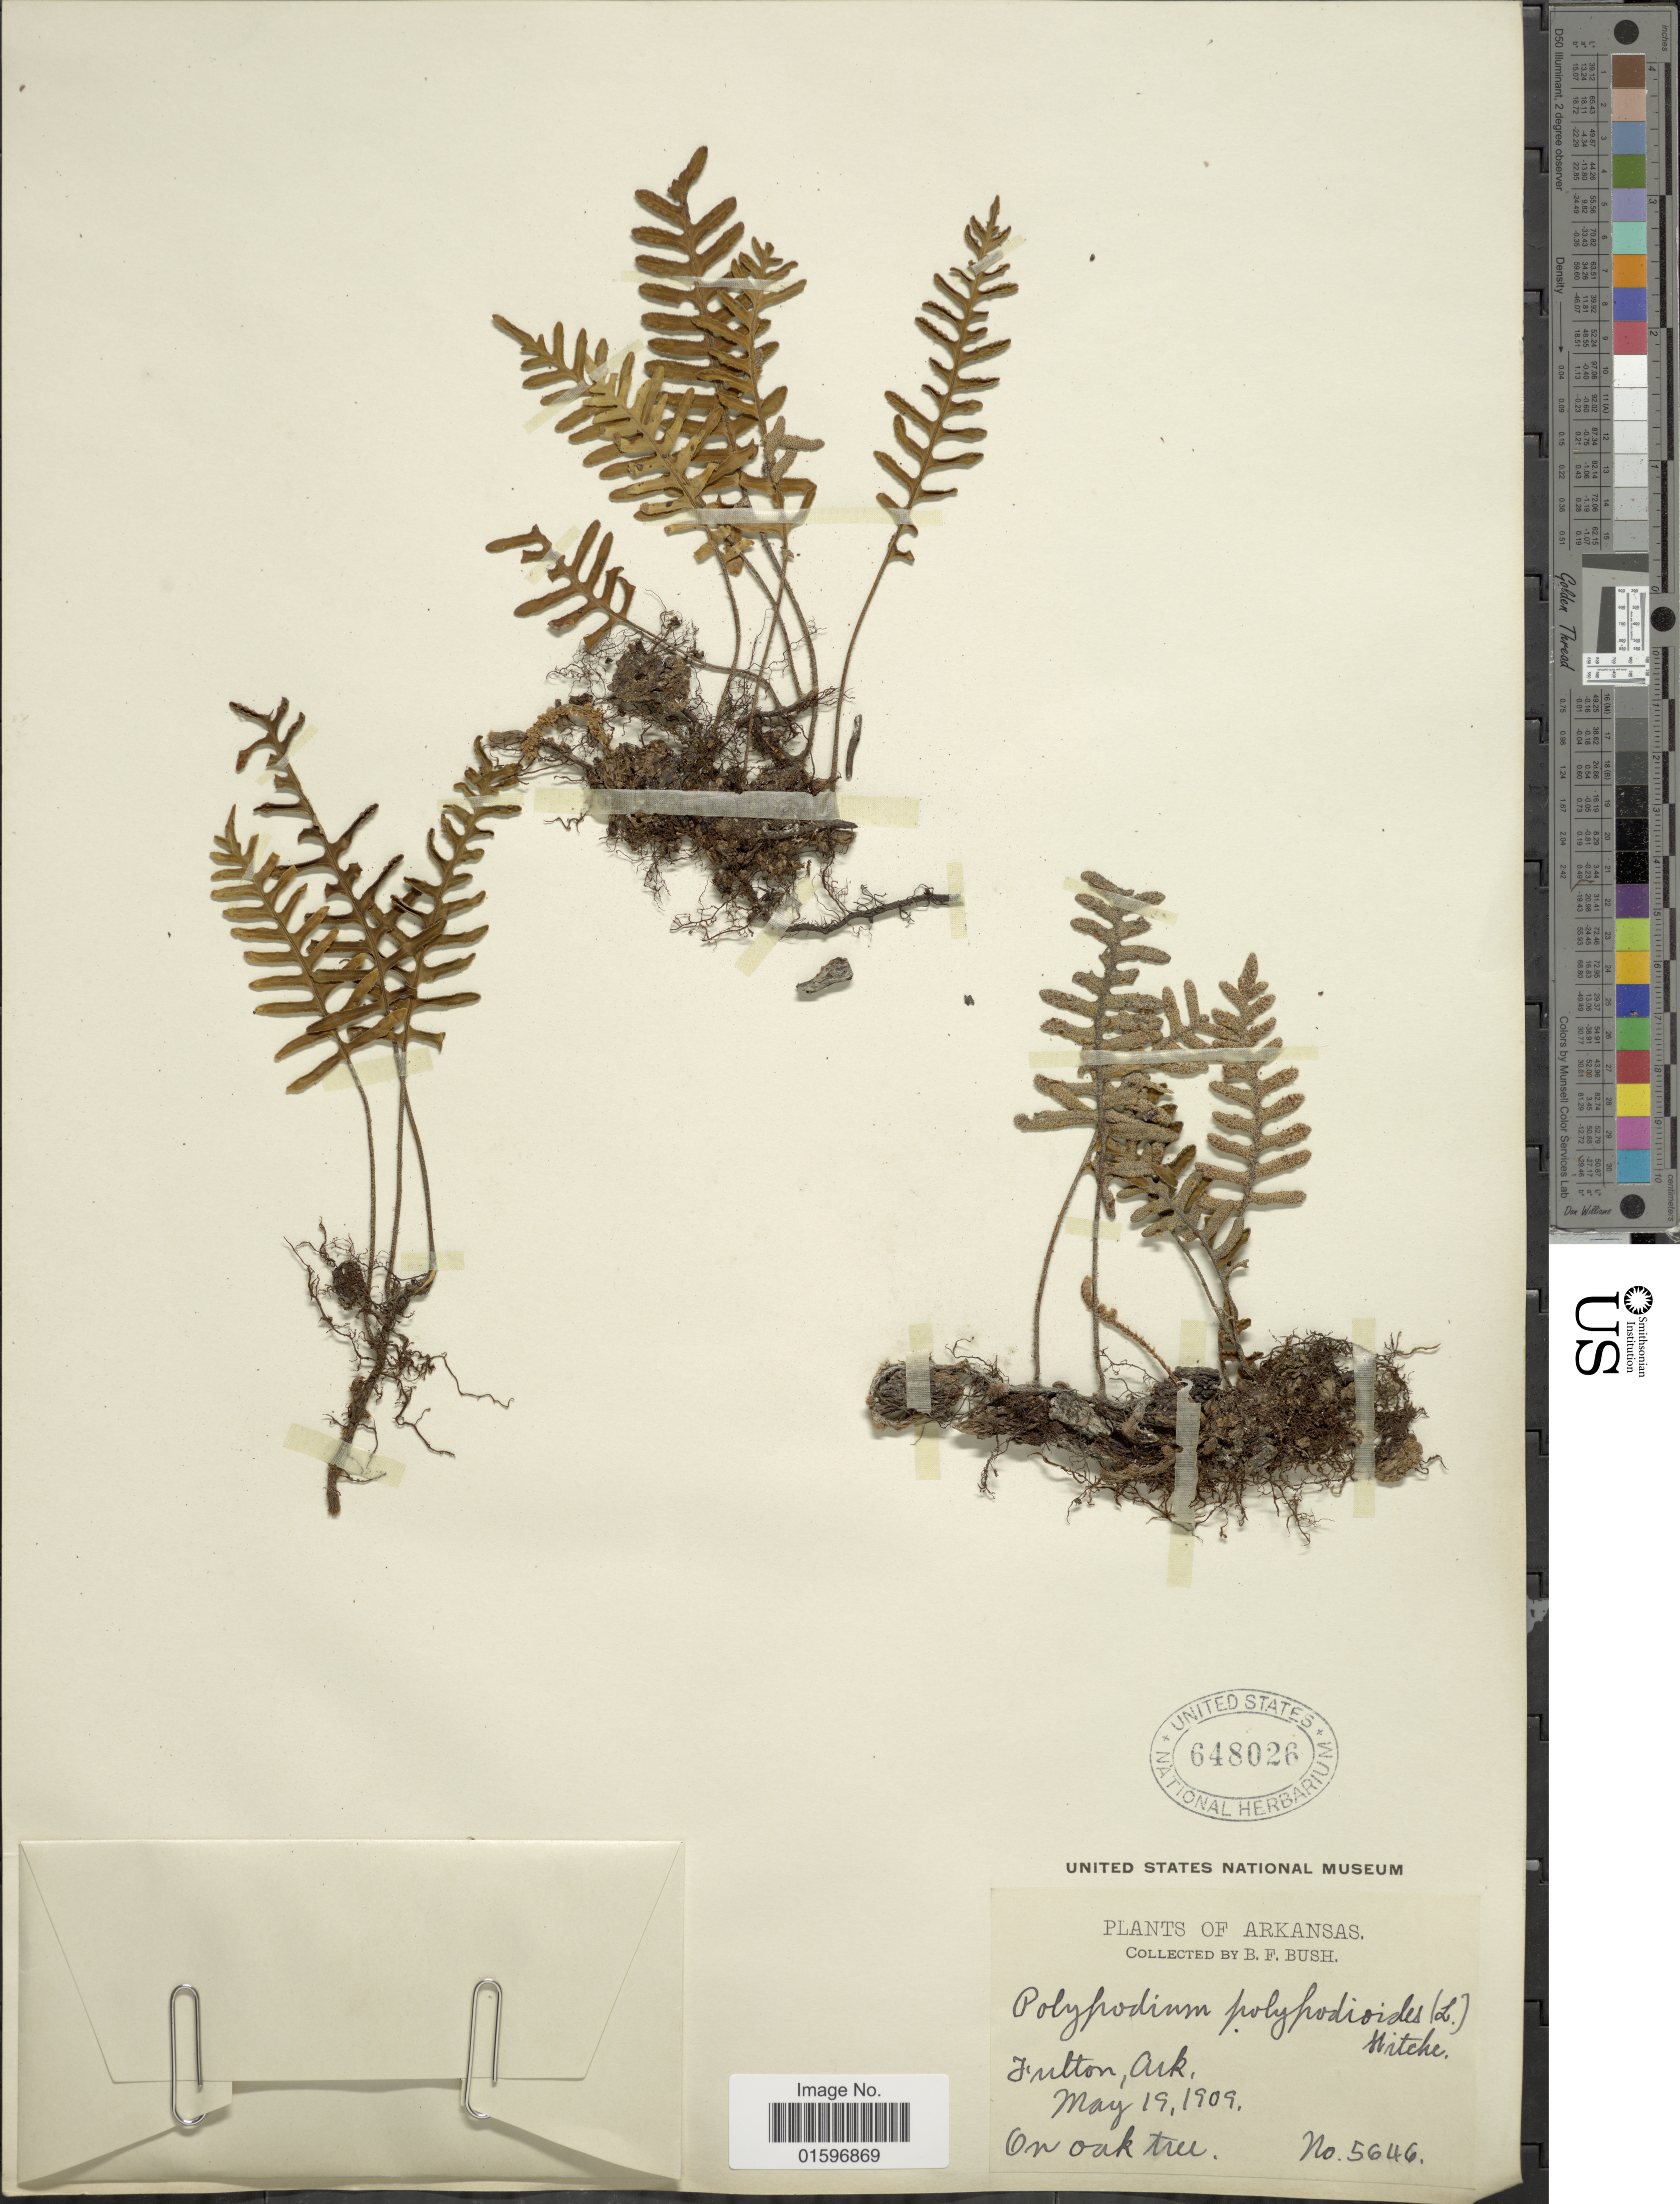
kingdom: Plantae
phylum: Tracheophyta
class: Polypodiopsida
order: Polypodiales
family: Polypodiaceae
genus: Pleopeltis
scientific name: Pleopeltis polypodioides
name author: (L.) E.G. Andrews & Windham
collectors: B. F. Bush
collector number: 5646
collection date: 1909-05-19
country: United States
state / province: Arkansas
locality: Fulton.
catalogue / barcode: US 648026